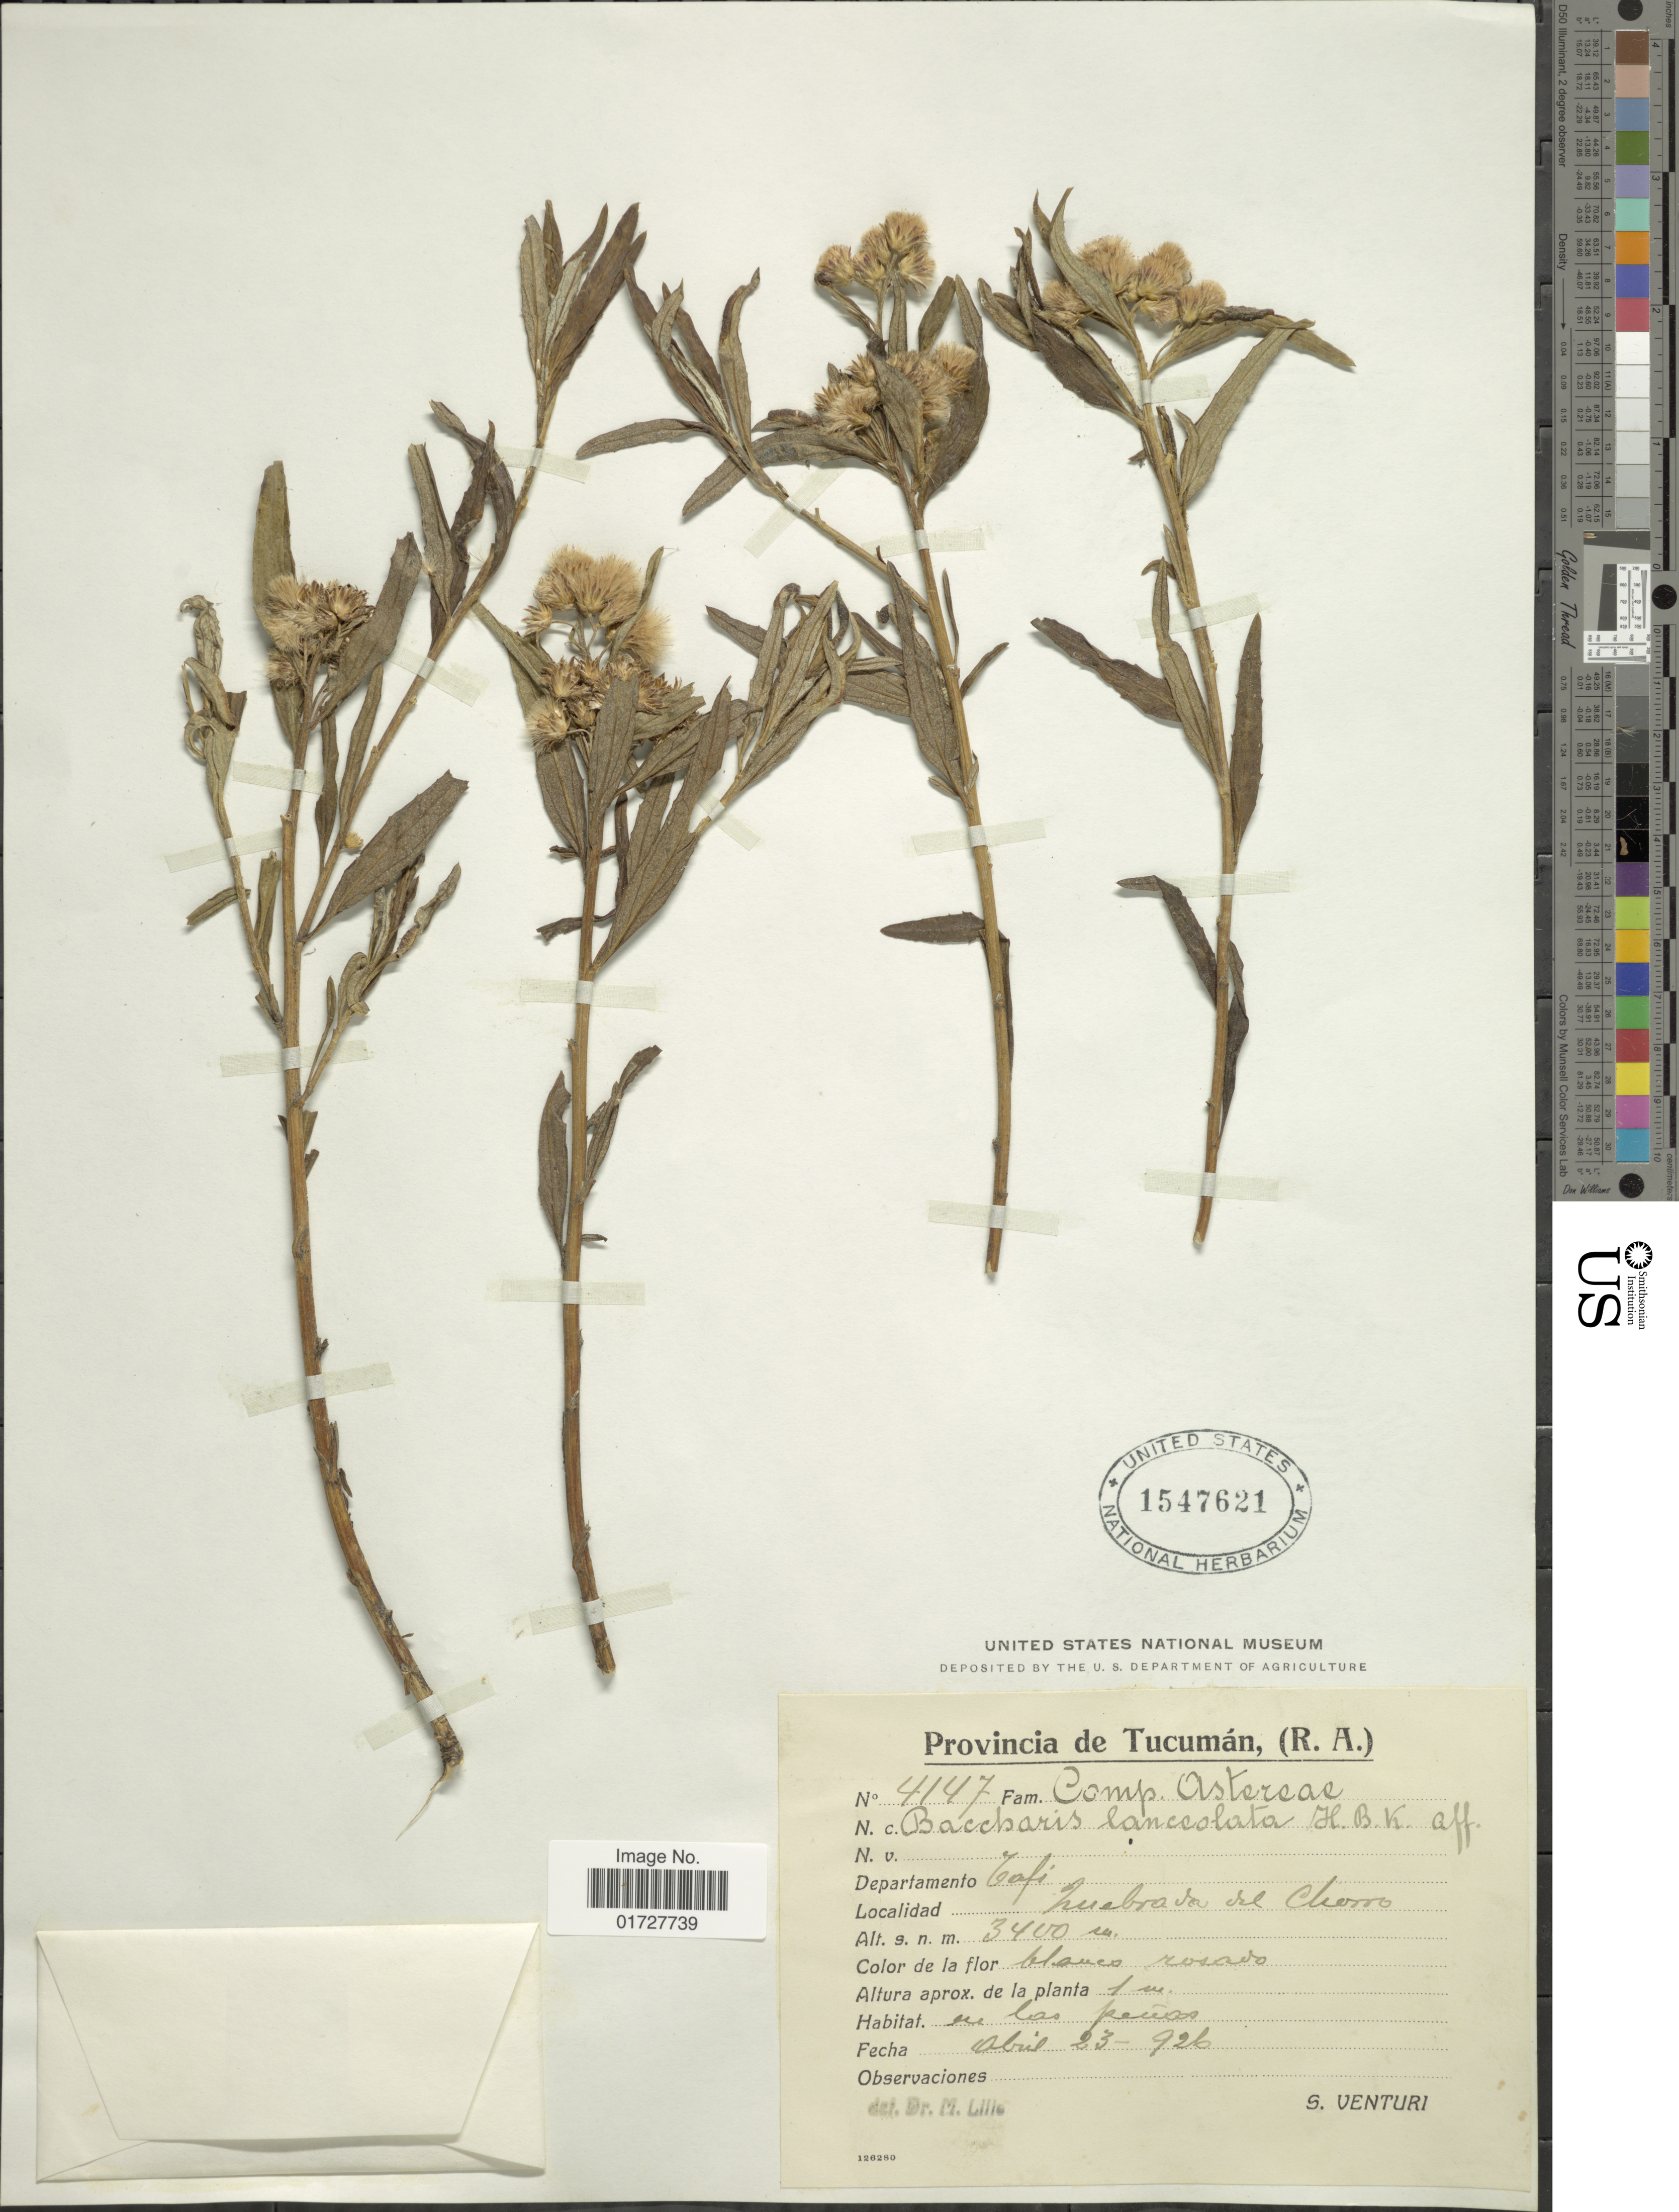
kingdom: Plantae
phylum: Tracheophyta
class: Magnoliopsida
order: Asterales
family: Asteraceae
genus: Baccharis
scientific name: Baccharis salicifolia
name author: (Ruiz & Pav.) Pers.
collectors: S. Venturi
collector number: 4147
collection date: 1926-04-23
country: Argentina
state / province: Tucuman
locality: Departamento Tafi, Quebrada del Chorro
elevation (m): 3400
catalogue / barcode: US 1547621